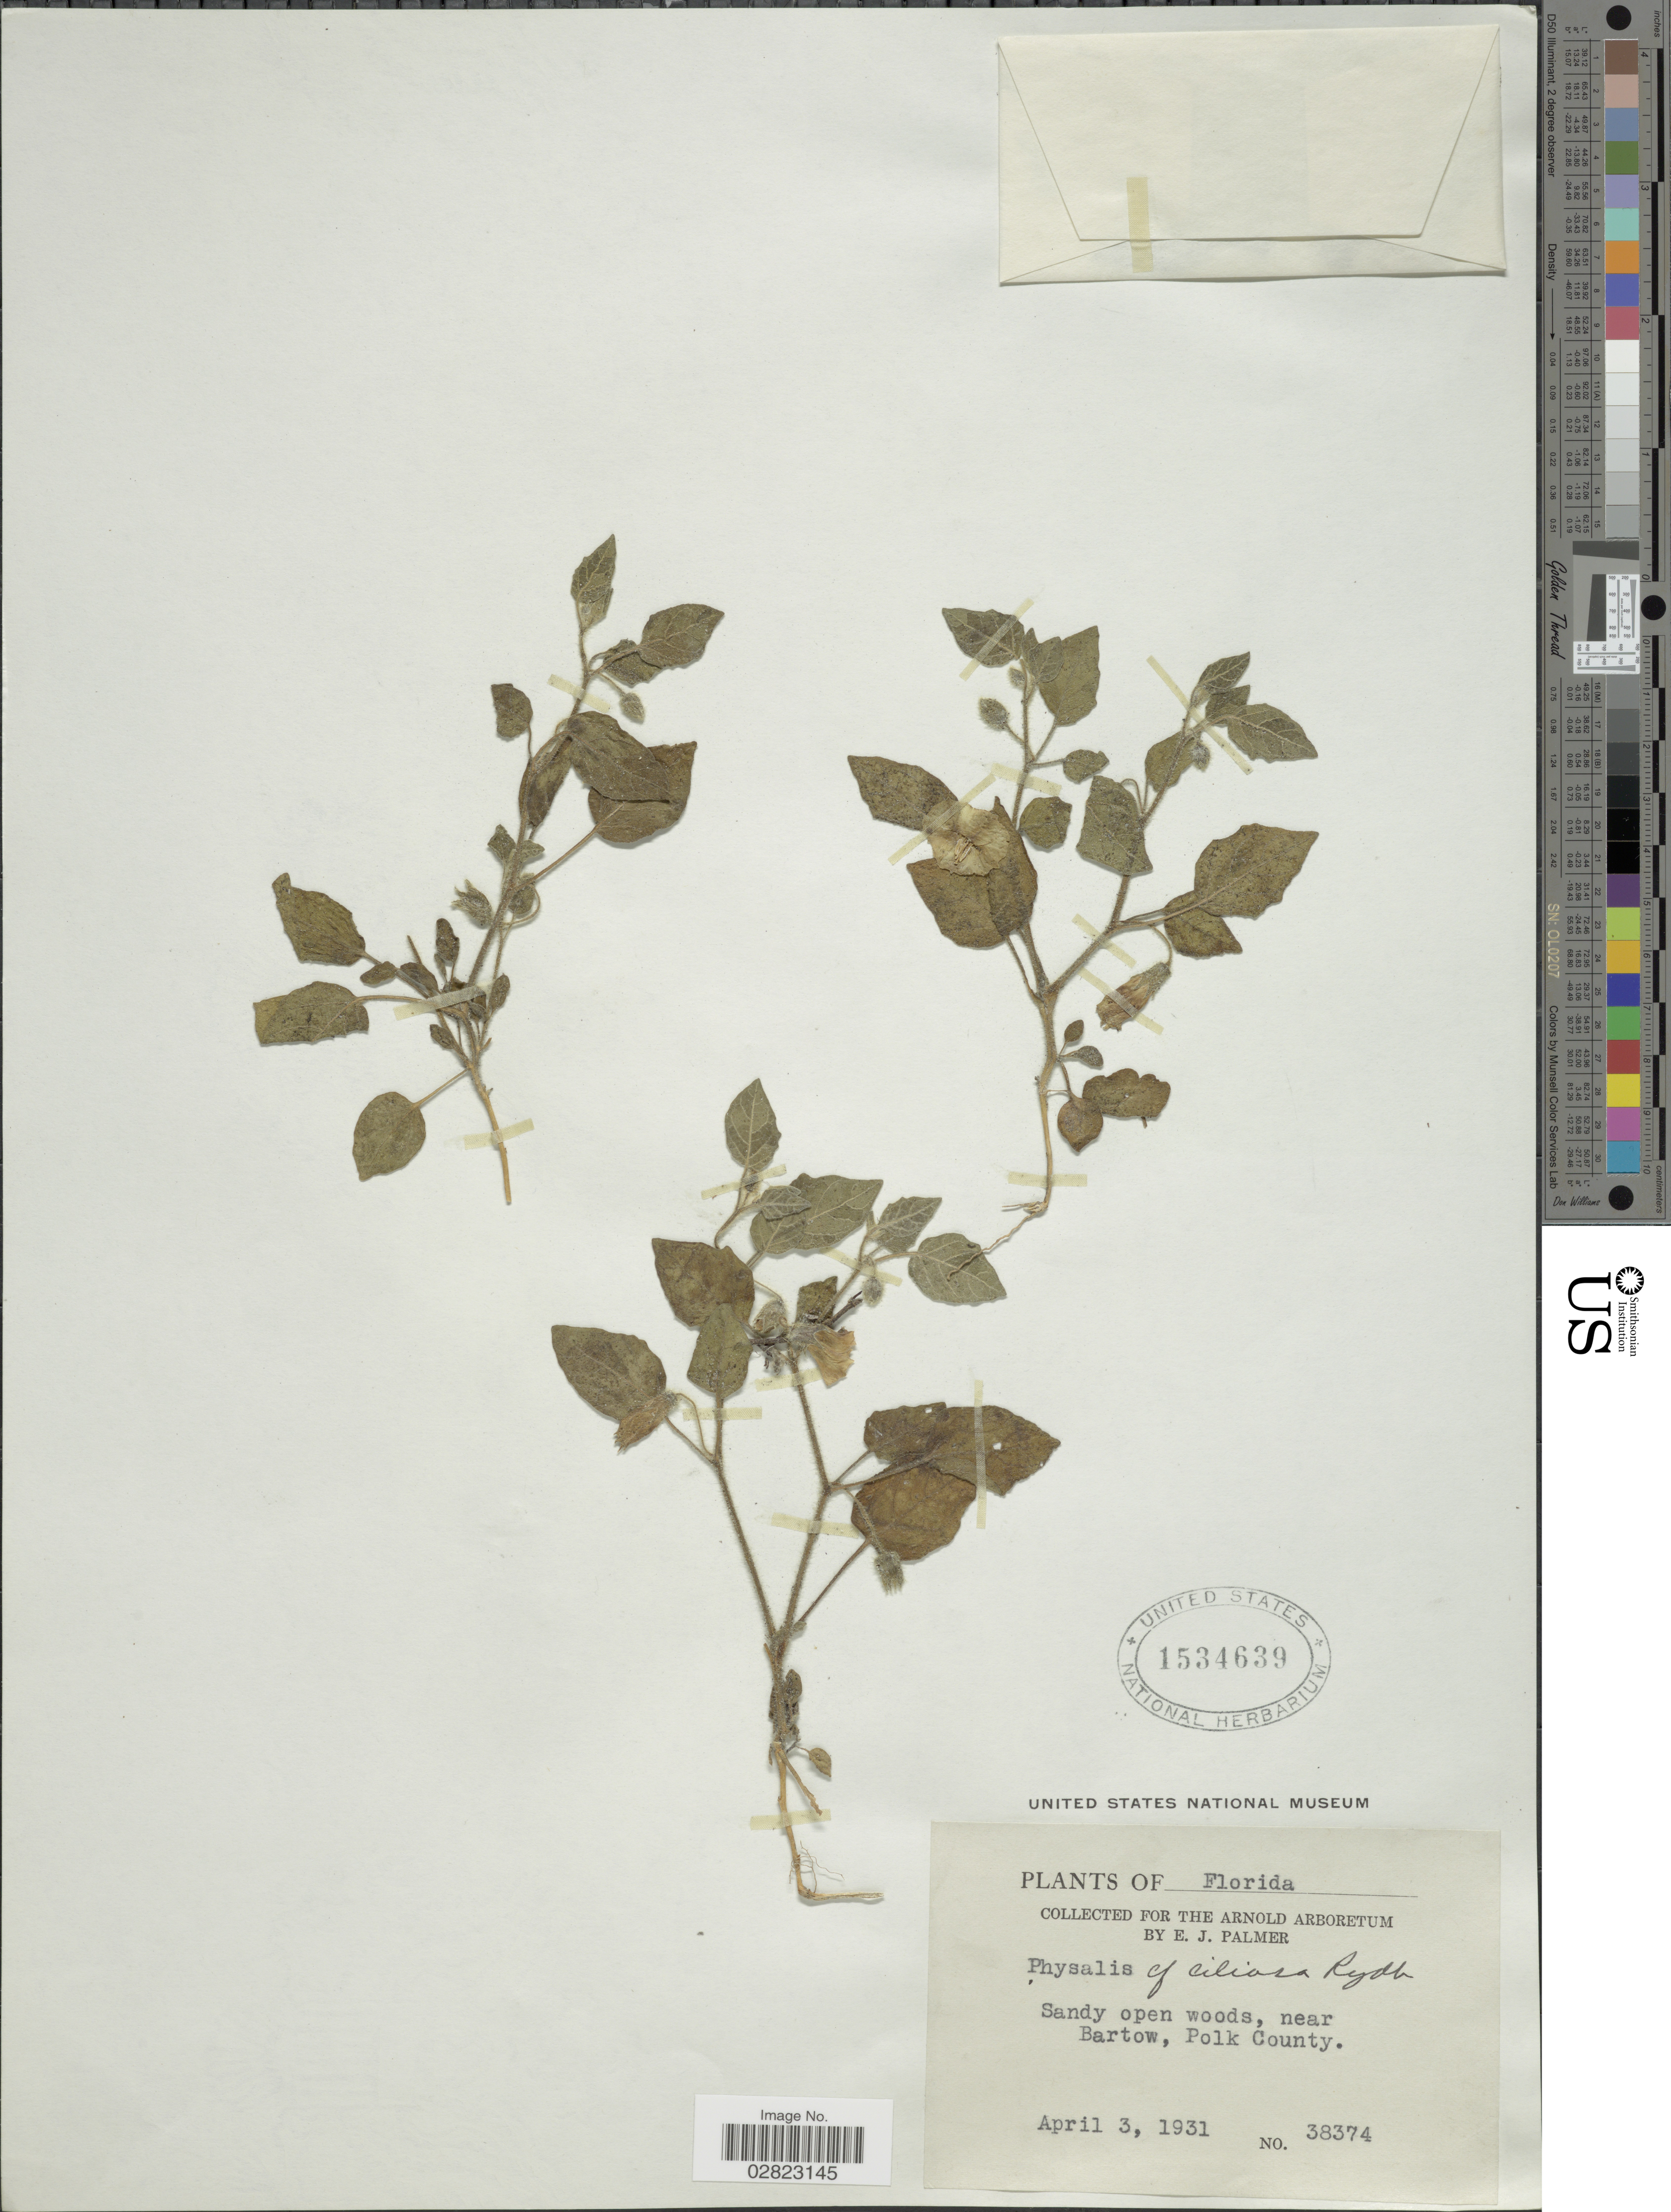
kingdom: Plantae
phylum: Tracheophyta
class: Magnoliopsida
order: Solanales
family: Solanaceae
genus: Physalis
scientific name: Physalis ciliosa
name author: Rydb.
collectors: E. J. Palmer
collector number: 38374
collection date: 1931-04-03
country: United States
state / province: Florida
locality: Near Bartow, Polk County.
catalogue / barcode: US 1534639